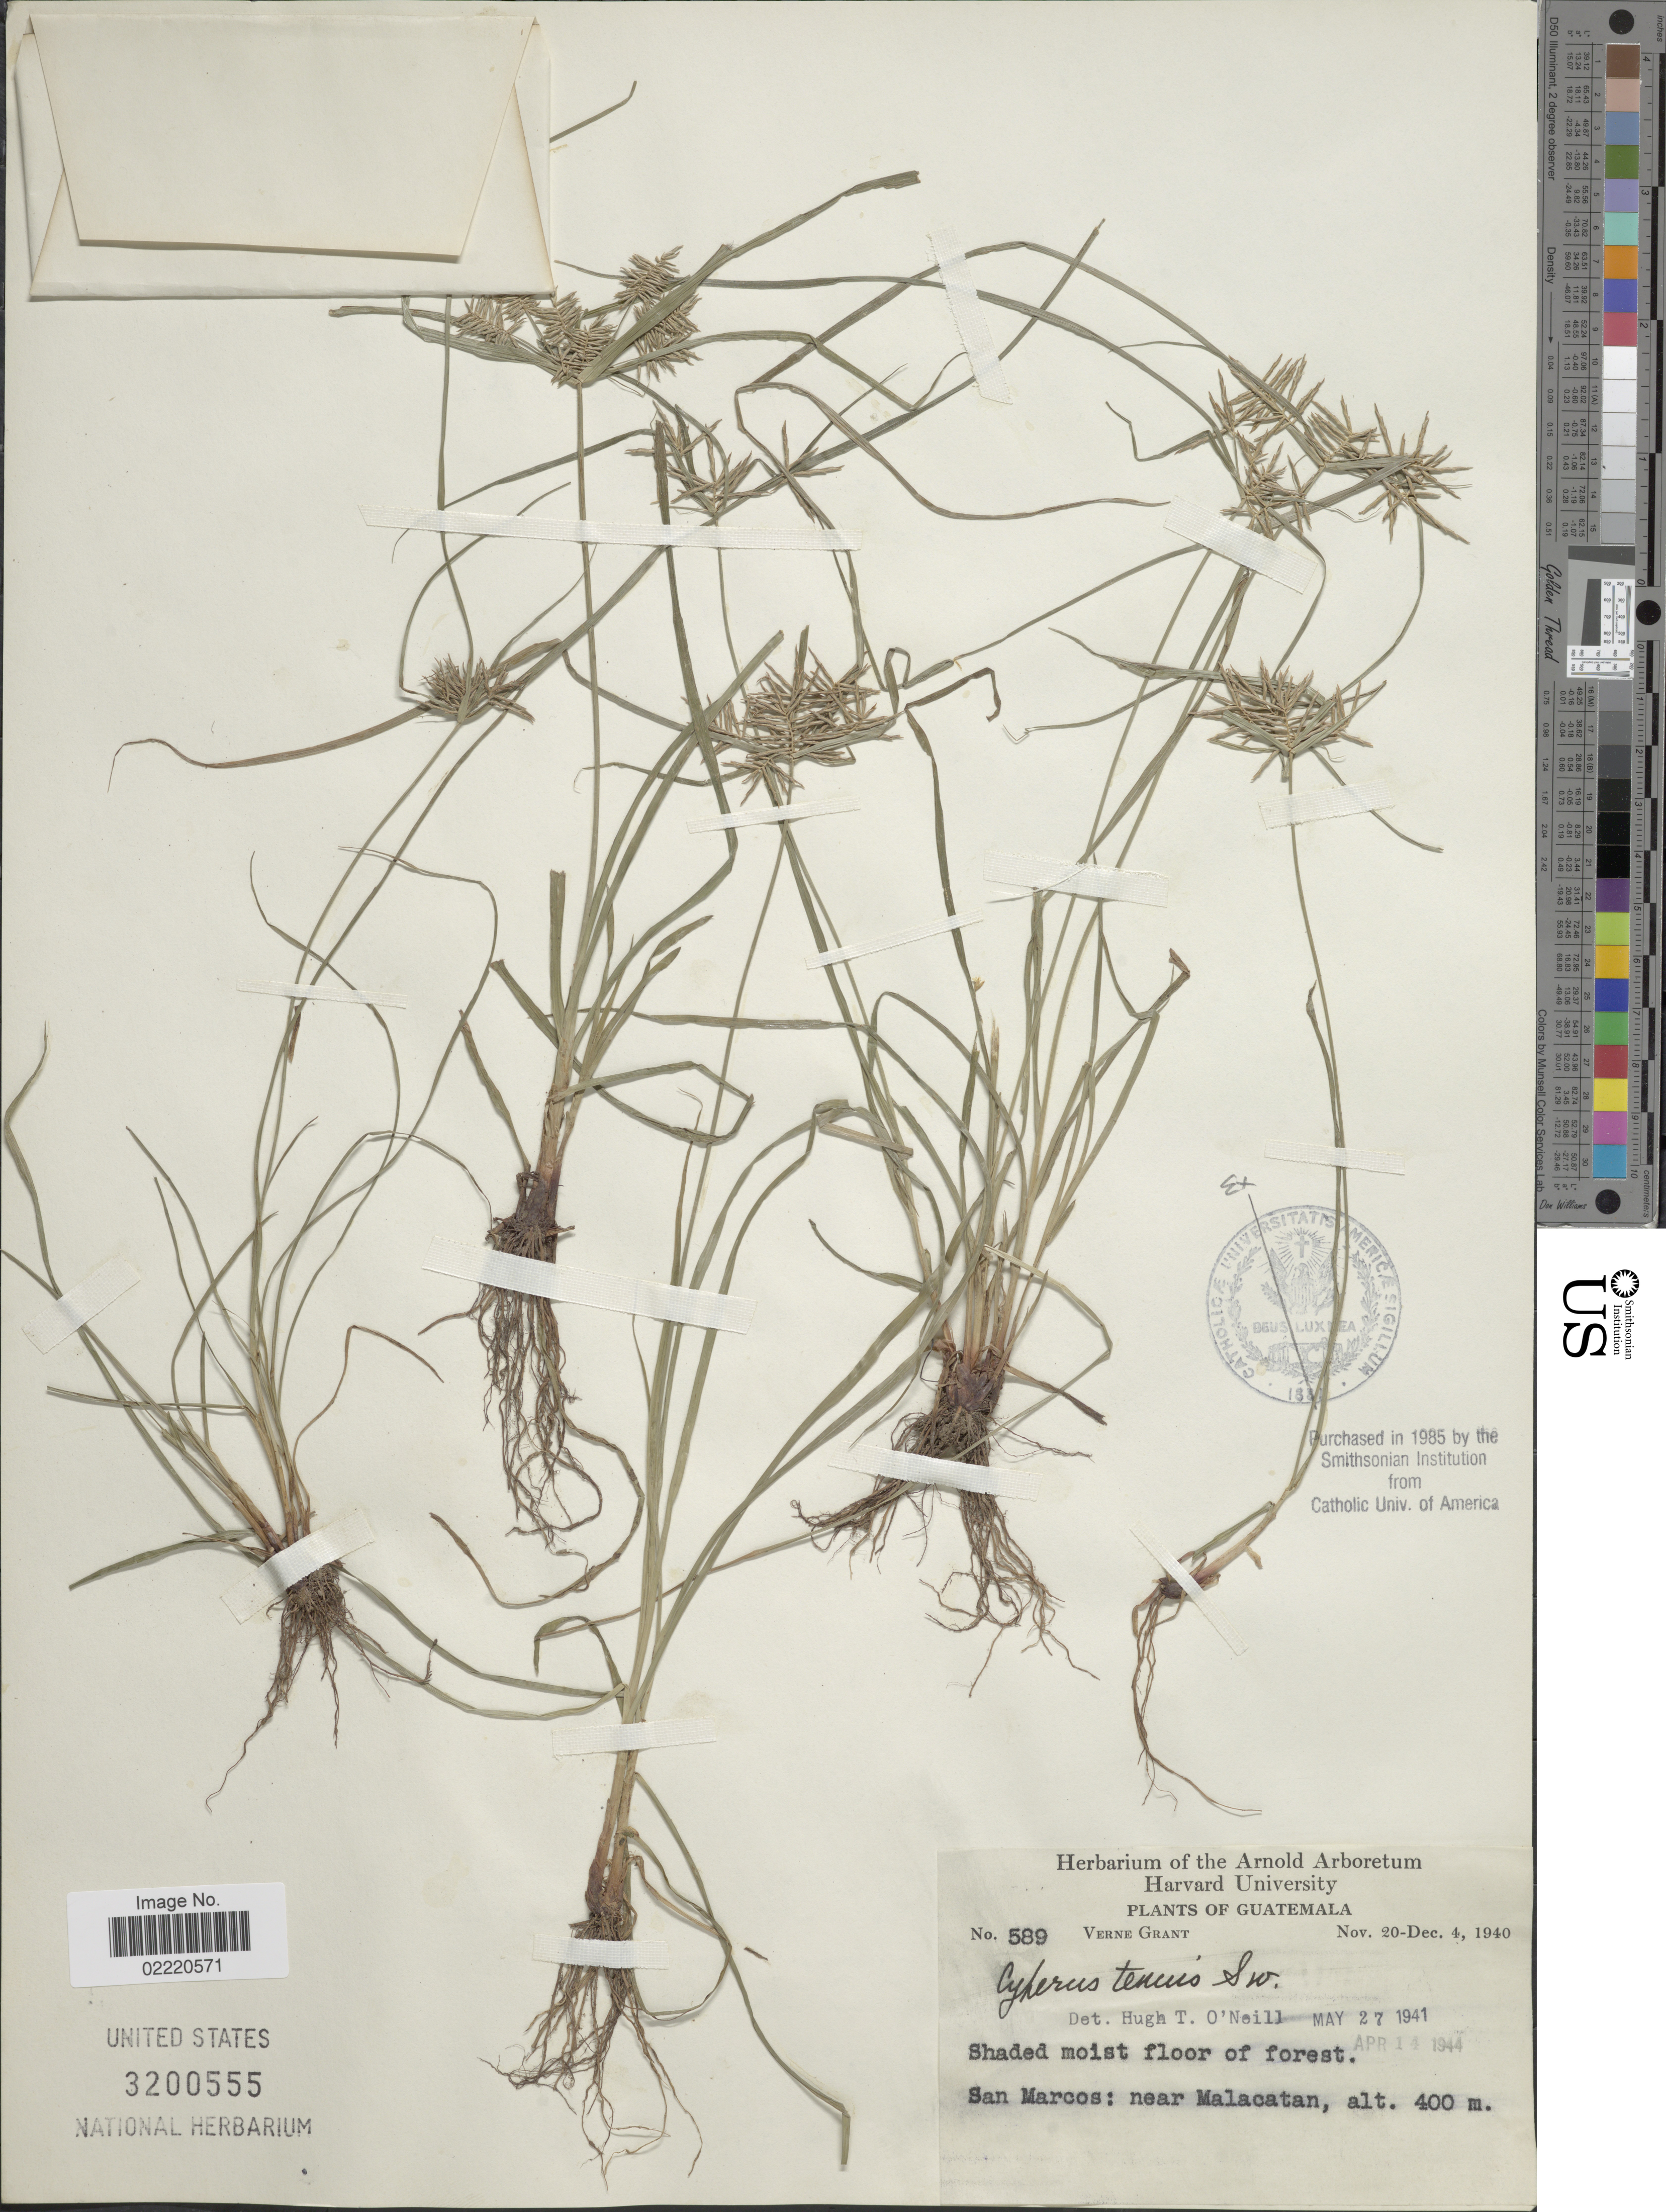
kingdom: Plantae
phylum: Tracheophyta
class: Liliopsida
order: Poales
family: Cyperaceae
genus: Cyperus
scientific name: Cyperus tenuis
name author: Sw.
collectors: V. Grant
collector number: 589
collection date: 1940-11-20/1940-12-04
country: Guatemala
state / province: San Marcos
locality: Near Malacatan.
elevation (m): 400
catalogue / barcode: US 3200555